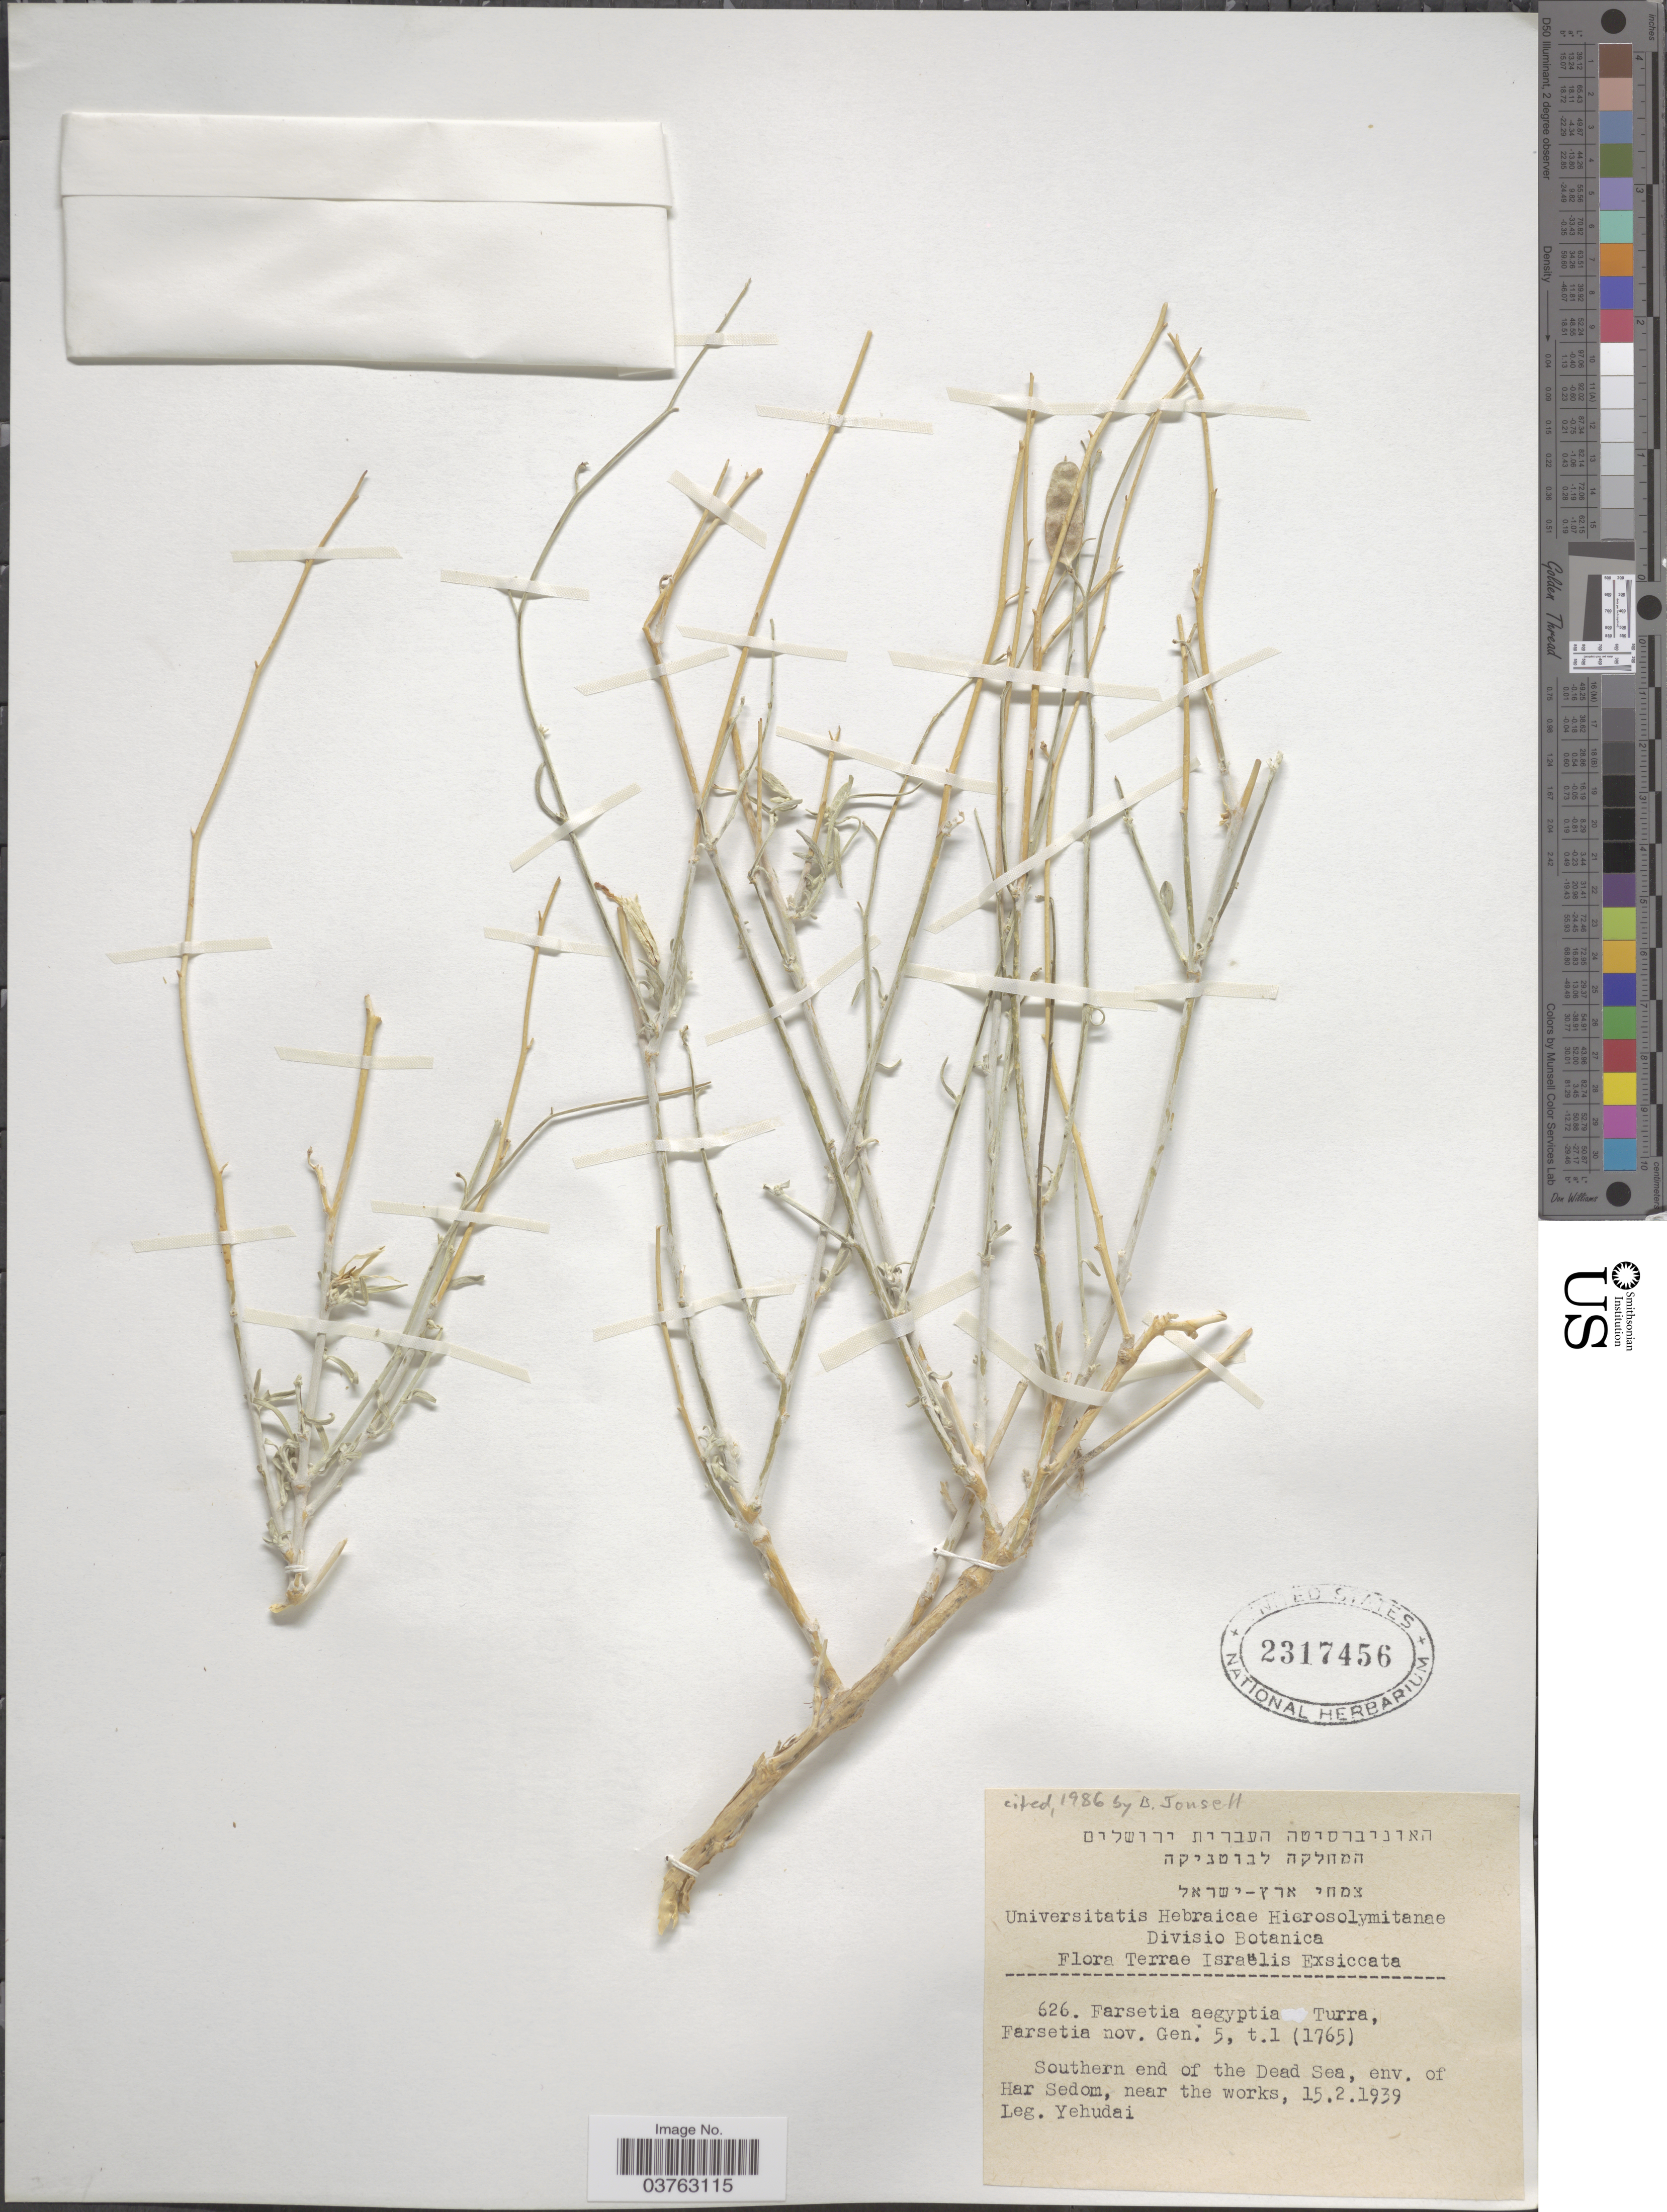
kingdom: Plantae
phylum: Tracheophyta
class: Magnoliopsida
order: Brassicales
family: Brassicaceae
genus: Farsetia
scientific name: Farsetia aegyptia subsp. aegyptia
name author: Turra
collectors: Yehudai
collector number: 626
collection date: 1939-02-15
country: Israel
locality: Terræ Israëlis. Southern end of the Dead Sea, env. of Har Sedom, near the works.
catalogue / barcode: US 2317456